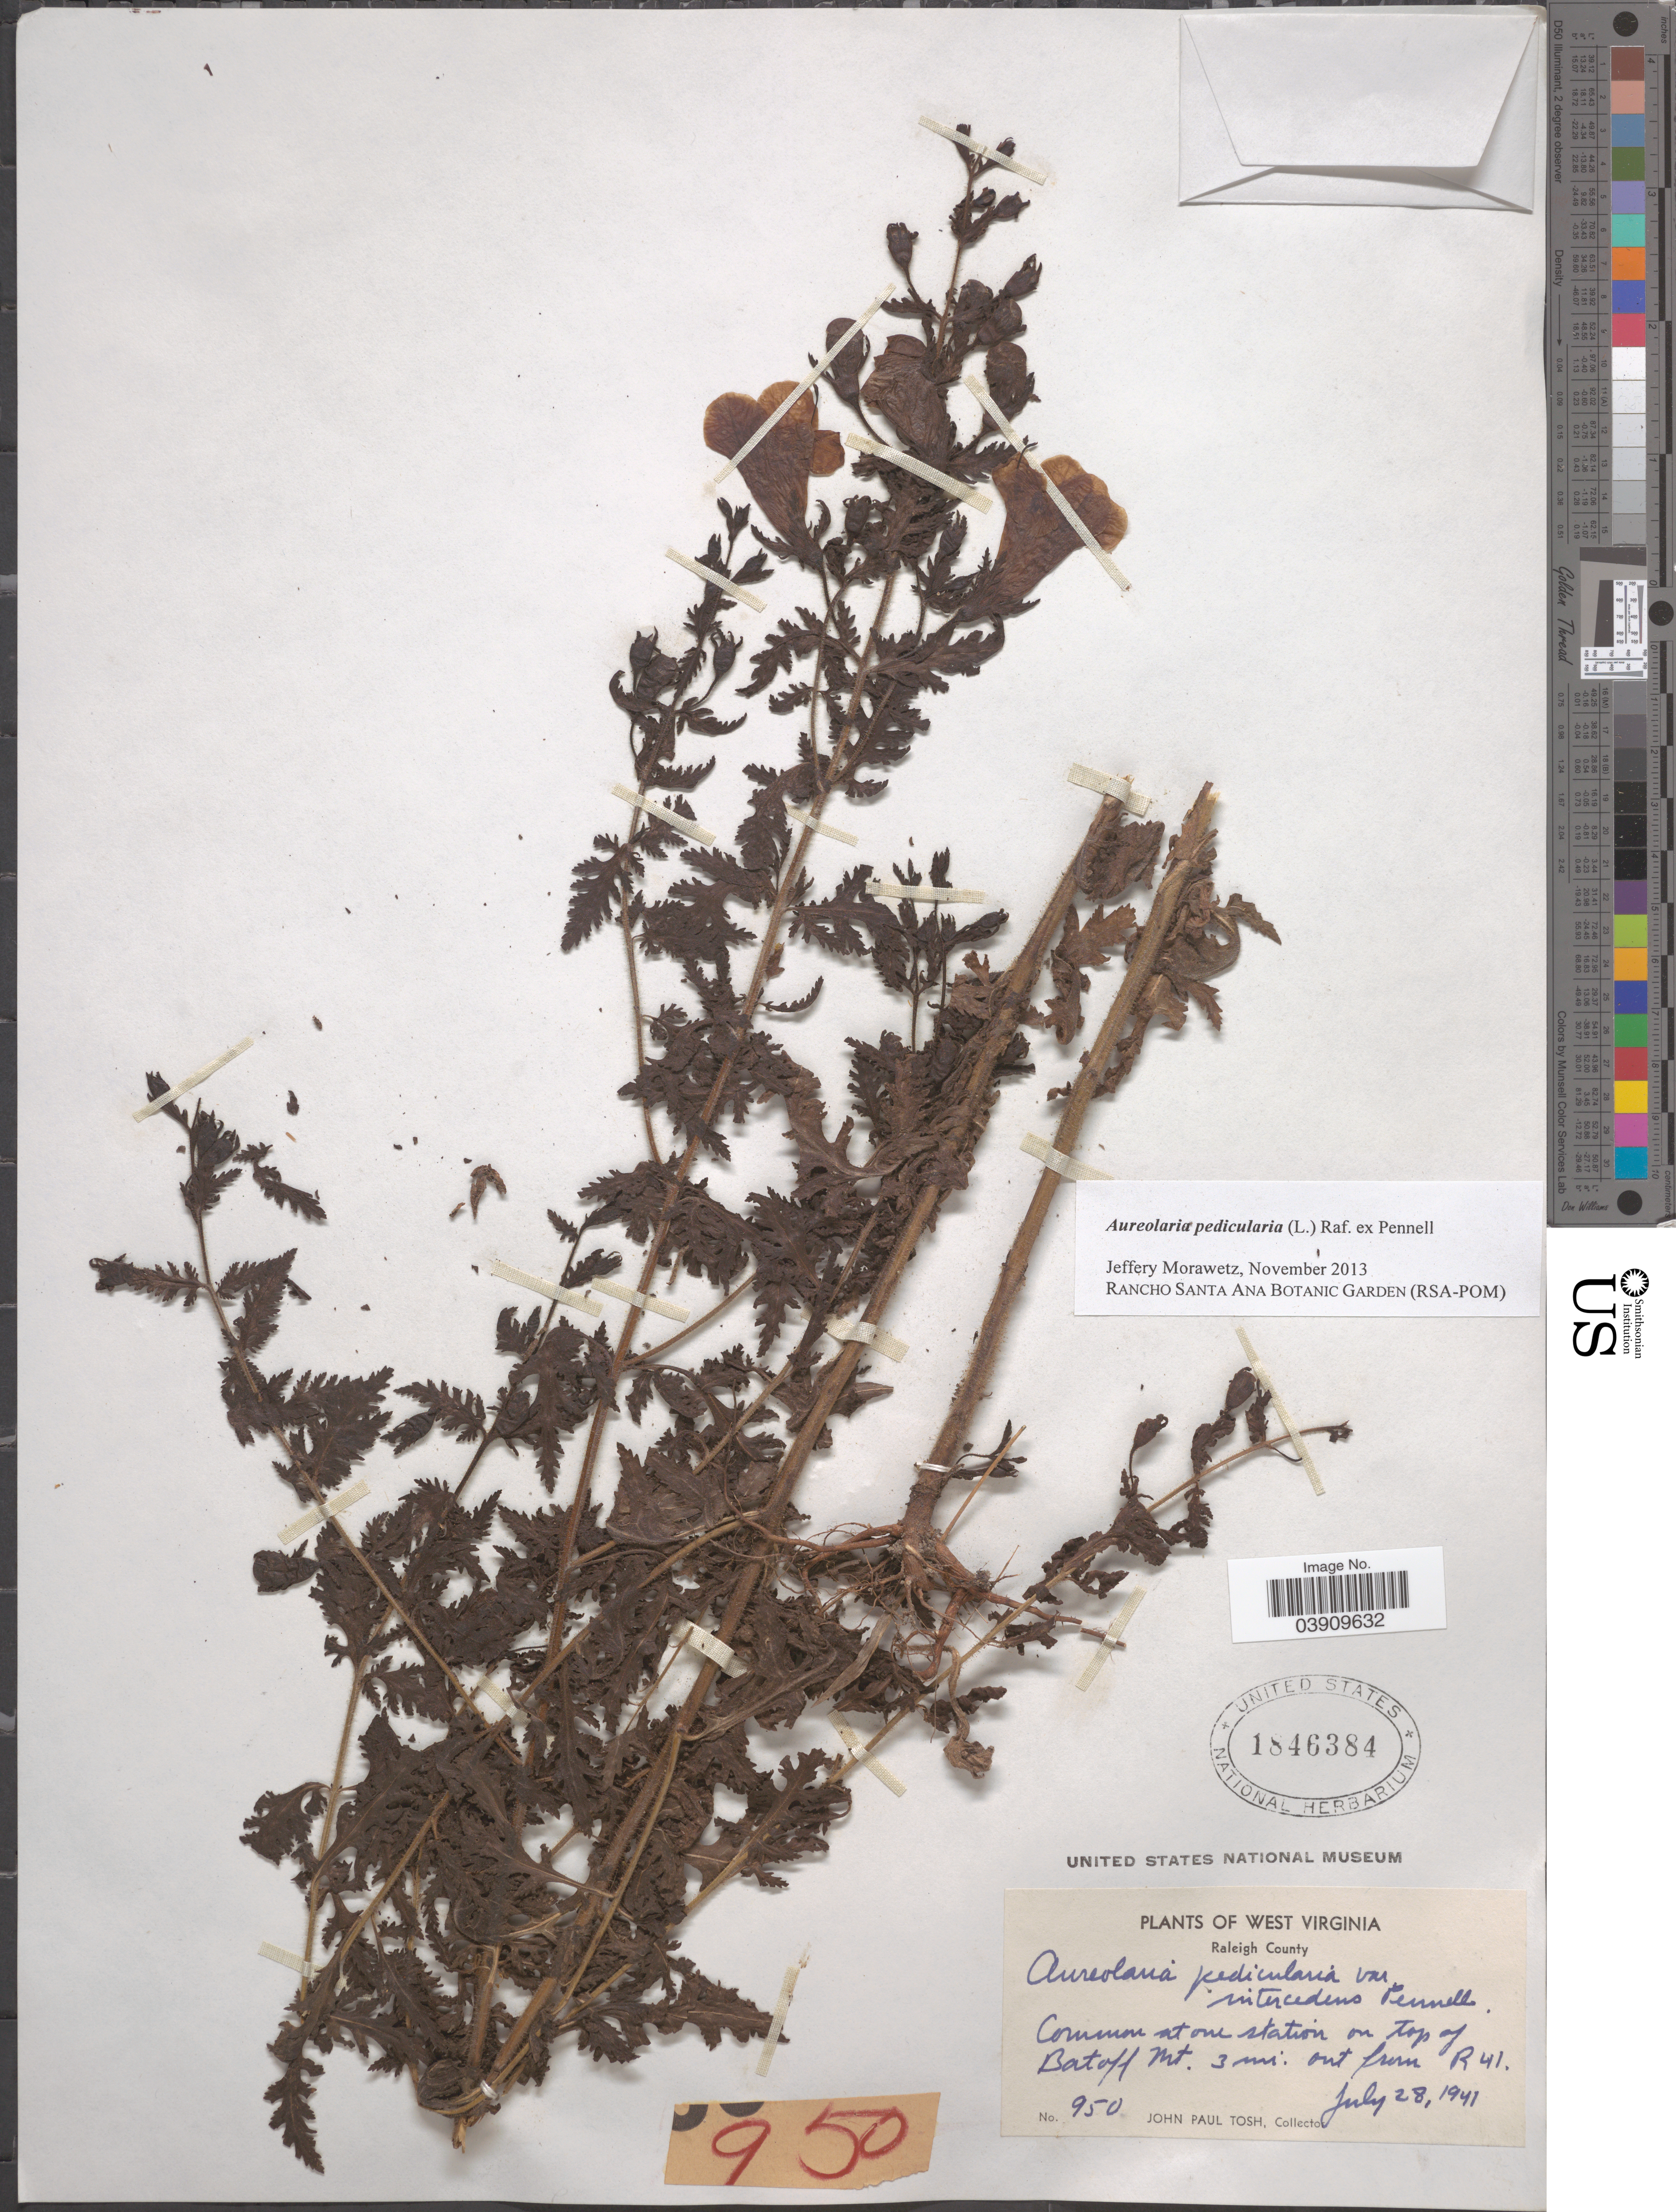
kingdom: Plantae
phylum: Tracheophyta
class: Magnoliopsida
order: Lamiales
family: Orobanchaceae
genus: Aureolaria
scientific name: Aureolaria pedicularia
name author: (L.) Raf. ex Farw.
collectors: J. Tosh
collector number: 950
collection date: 1941-07-28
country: United States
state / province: West Virginia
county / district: Raleigh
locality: Raleigh County. At one station on top of Batoff Mt. 3 mi. out from R41.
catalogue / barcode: US 1846384